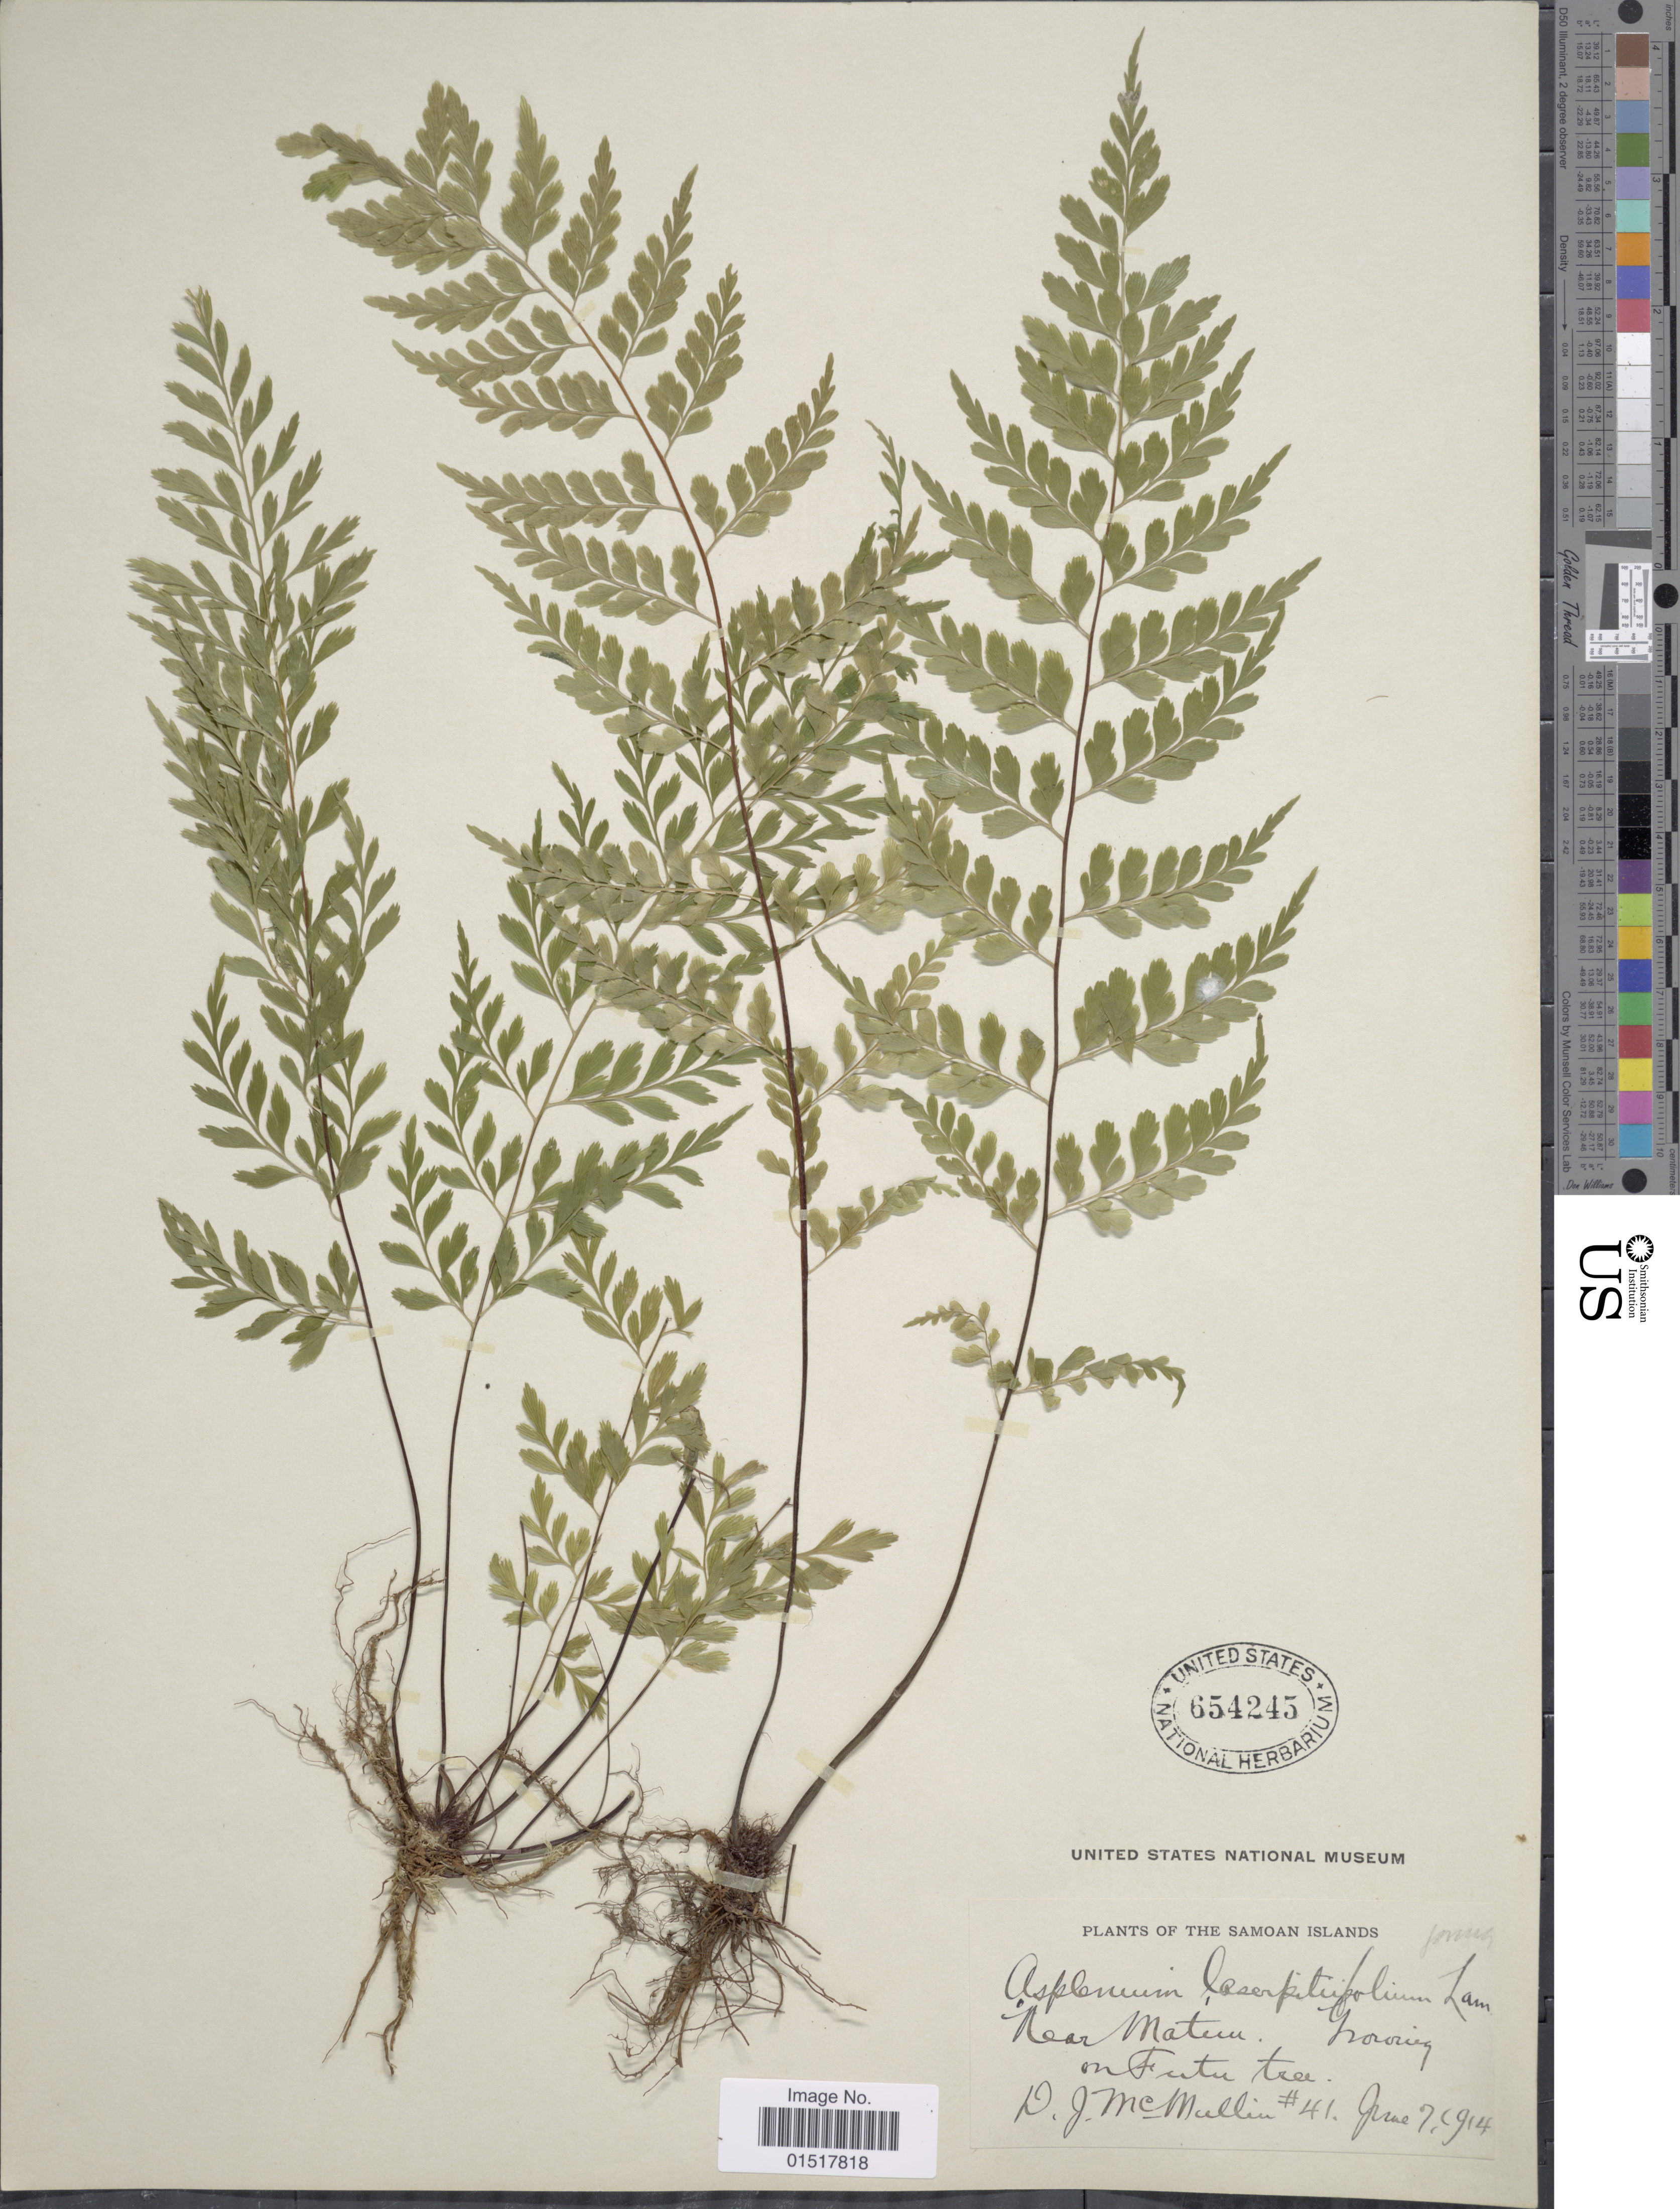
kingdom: Plantae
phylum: Tracheophyta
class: Polypodiopsida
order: Polypodiales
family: Aspleniaceae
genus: Asplenium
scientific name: Asplenium laserpitiifolium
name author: Lam.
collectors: D. McMullin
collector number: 41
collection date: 1914-06-07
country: American Samoa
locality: Near Matuu, on Futu tree.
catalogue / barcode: US 654245